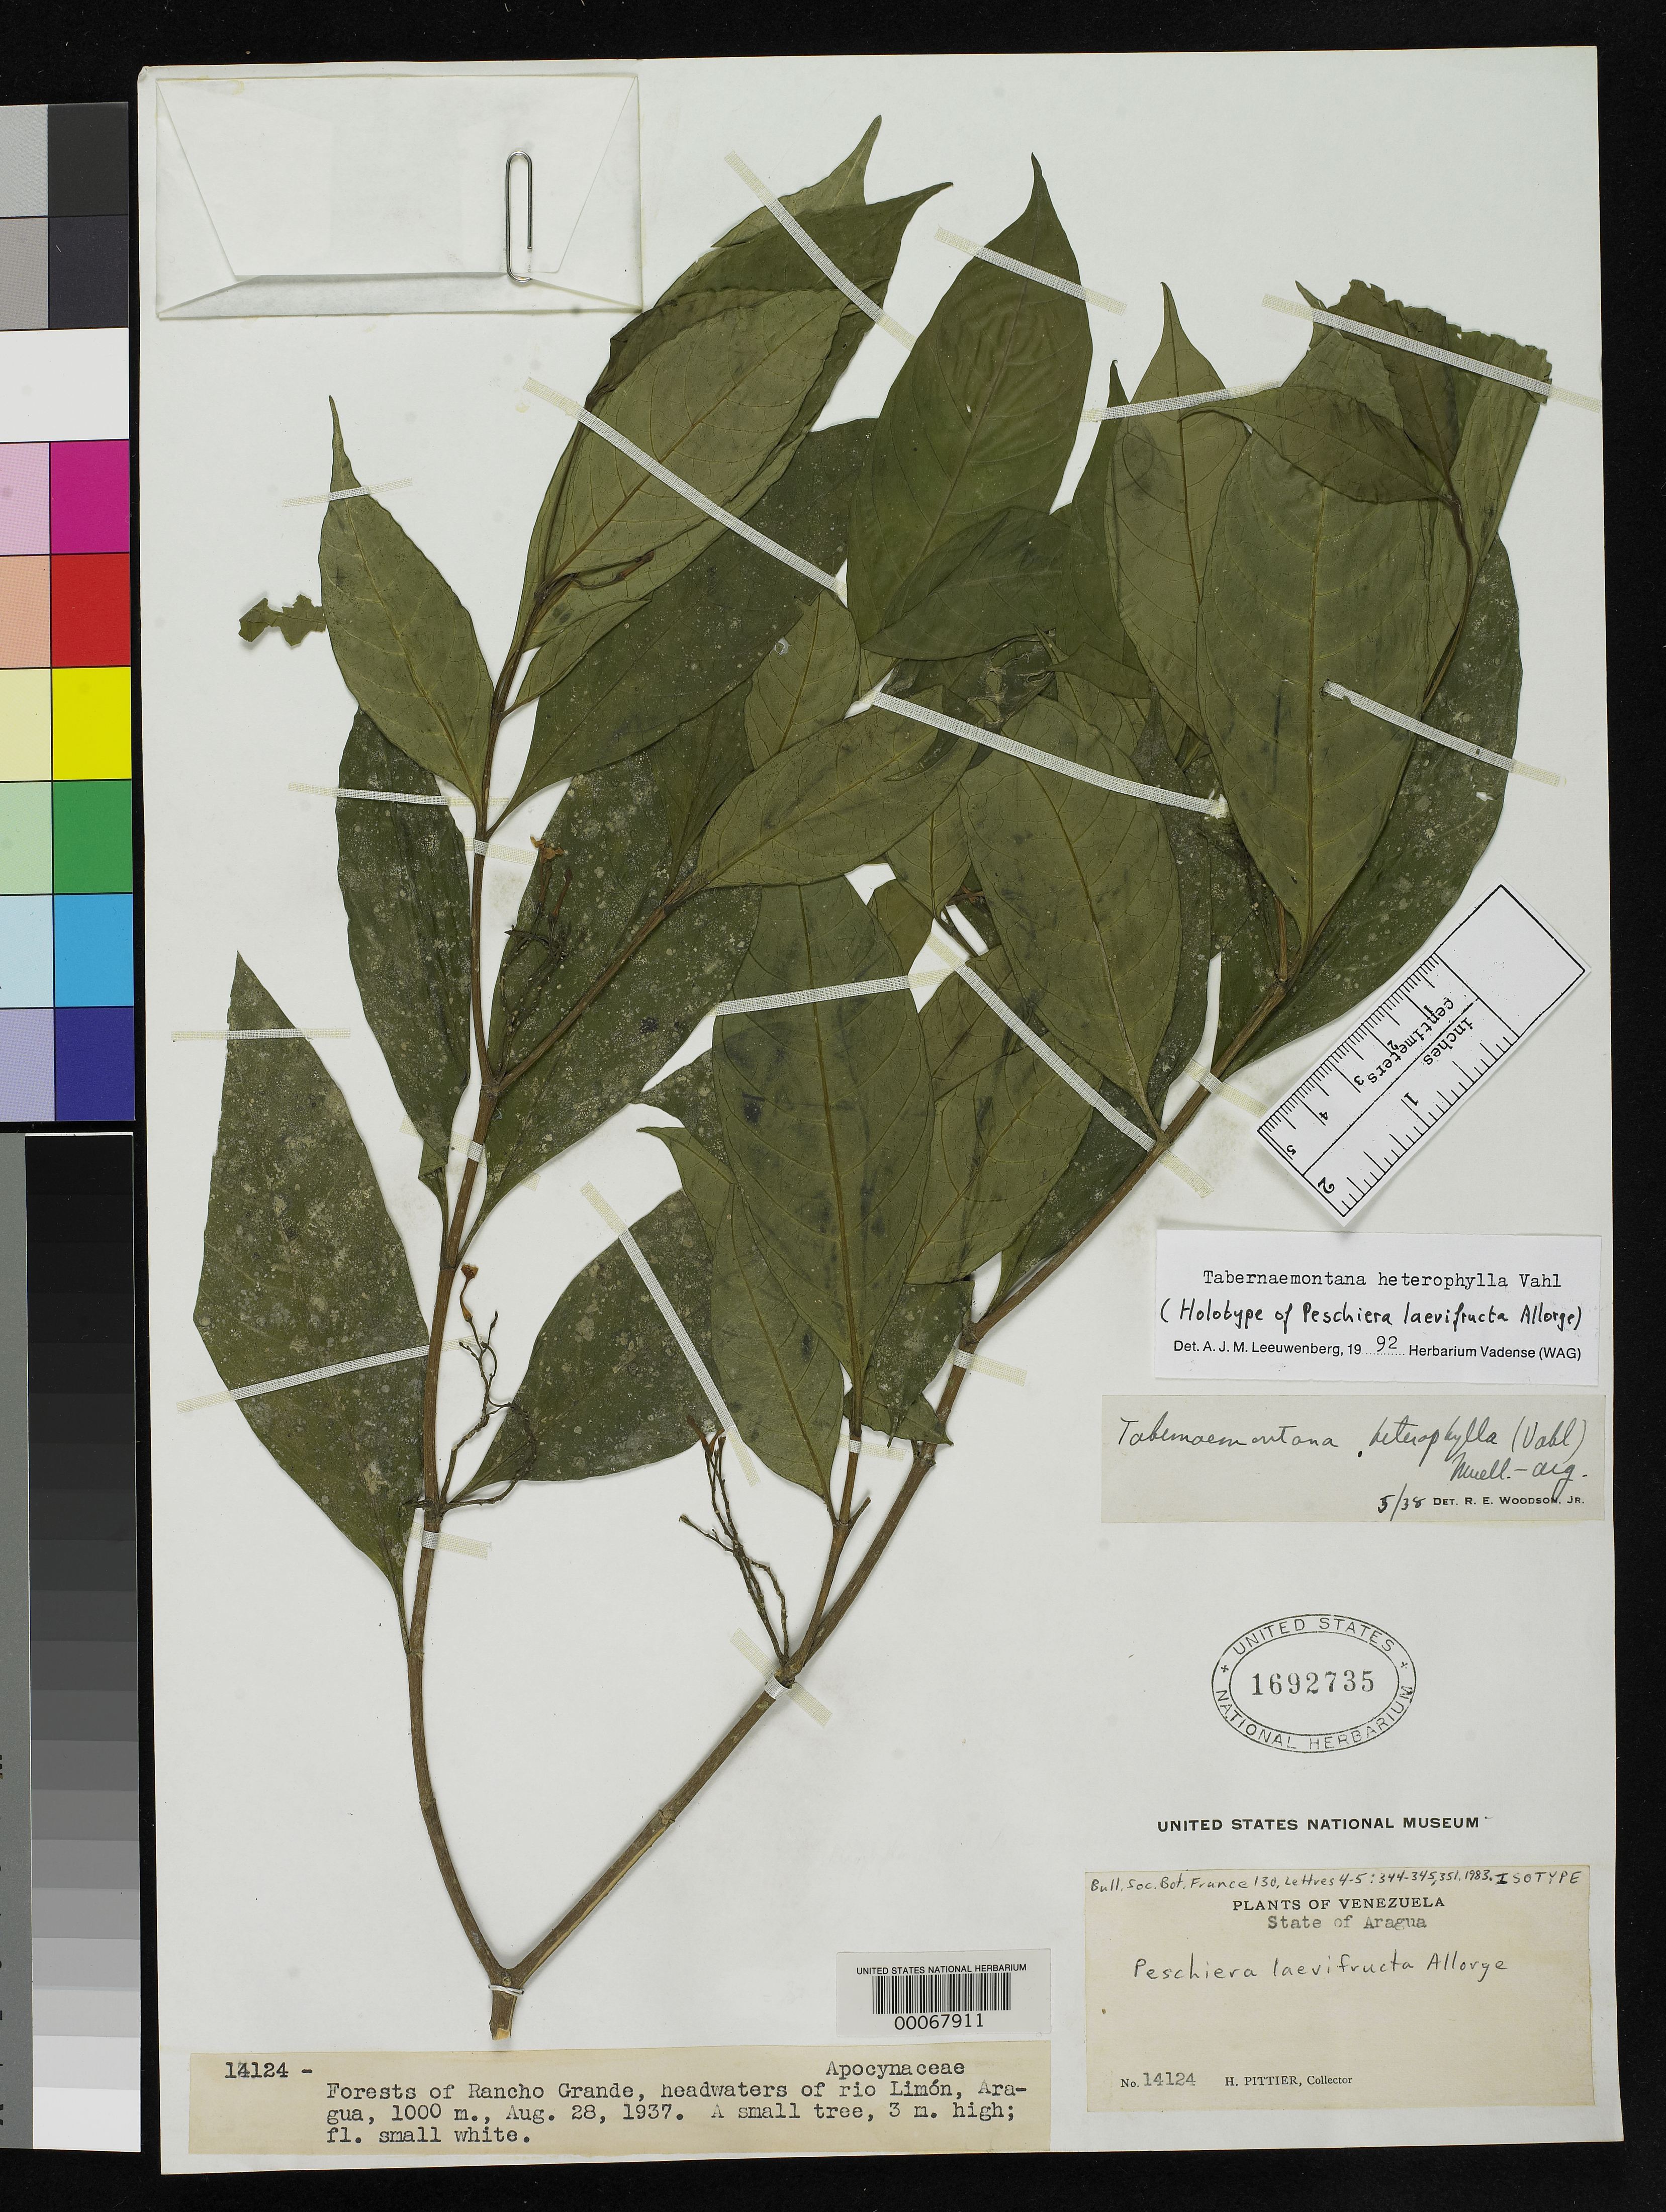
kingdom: Plantae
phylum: Tracheophyta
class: Magnoliopsida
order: Gentianales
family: Apocynaceae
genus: Peschiera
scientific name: Peschiera laevifructa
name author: L. Allorge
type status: Holotype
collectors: H. F. Pittier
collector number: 14124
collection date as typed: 25 Aug 1937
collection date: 1937-08-25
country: Venezuela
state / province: Aragua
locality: Forests of Rancho Grande, headwaters of Rio Limon.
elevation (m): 1000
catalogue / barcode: US 1692735